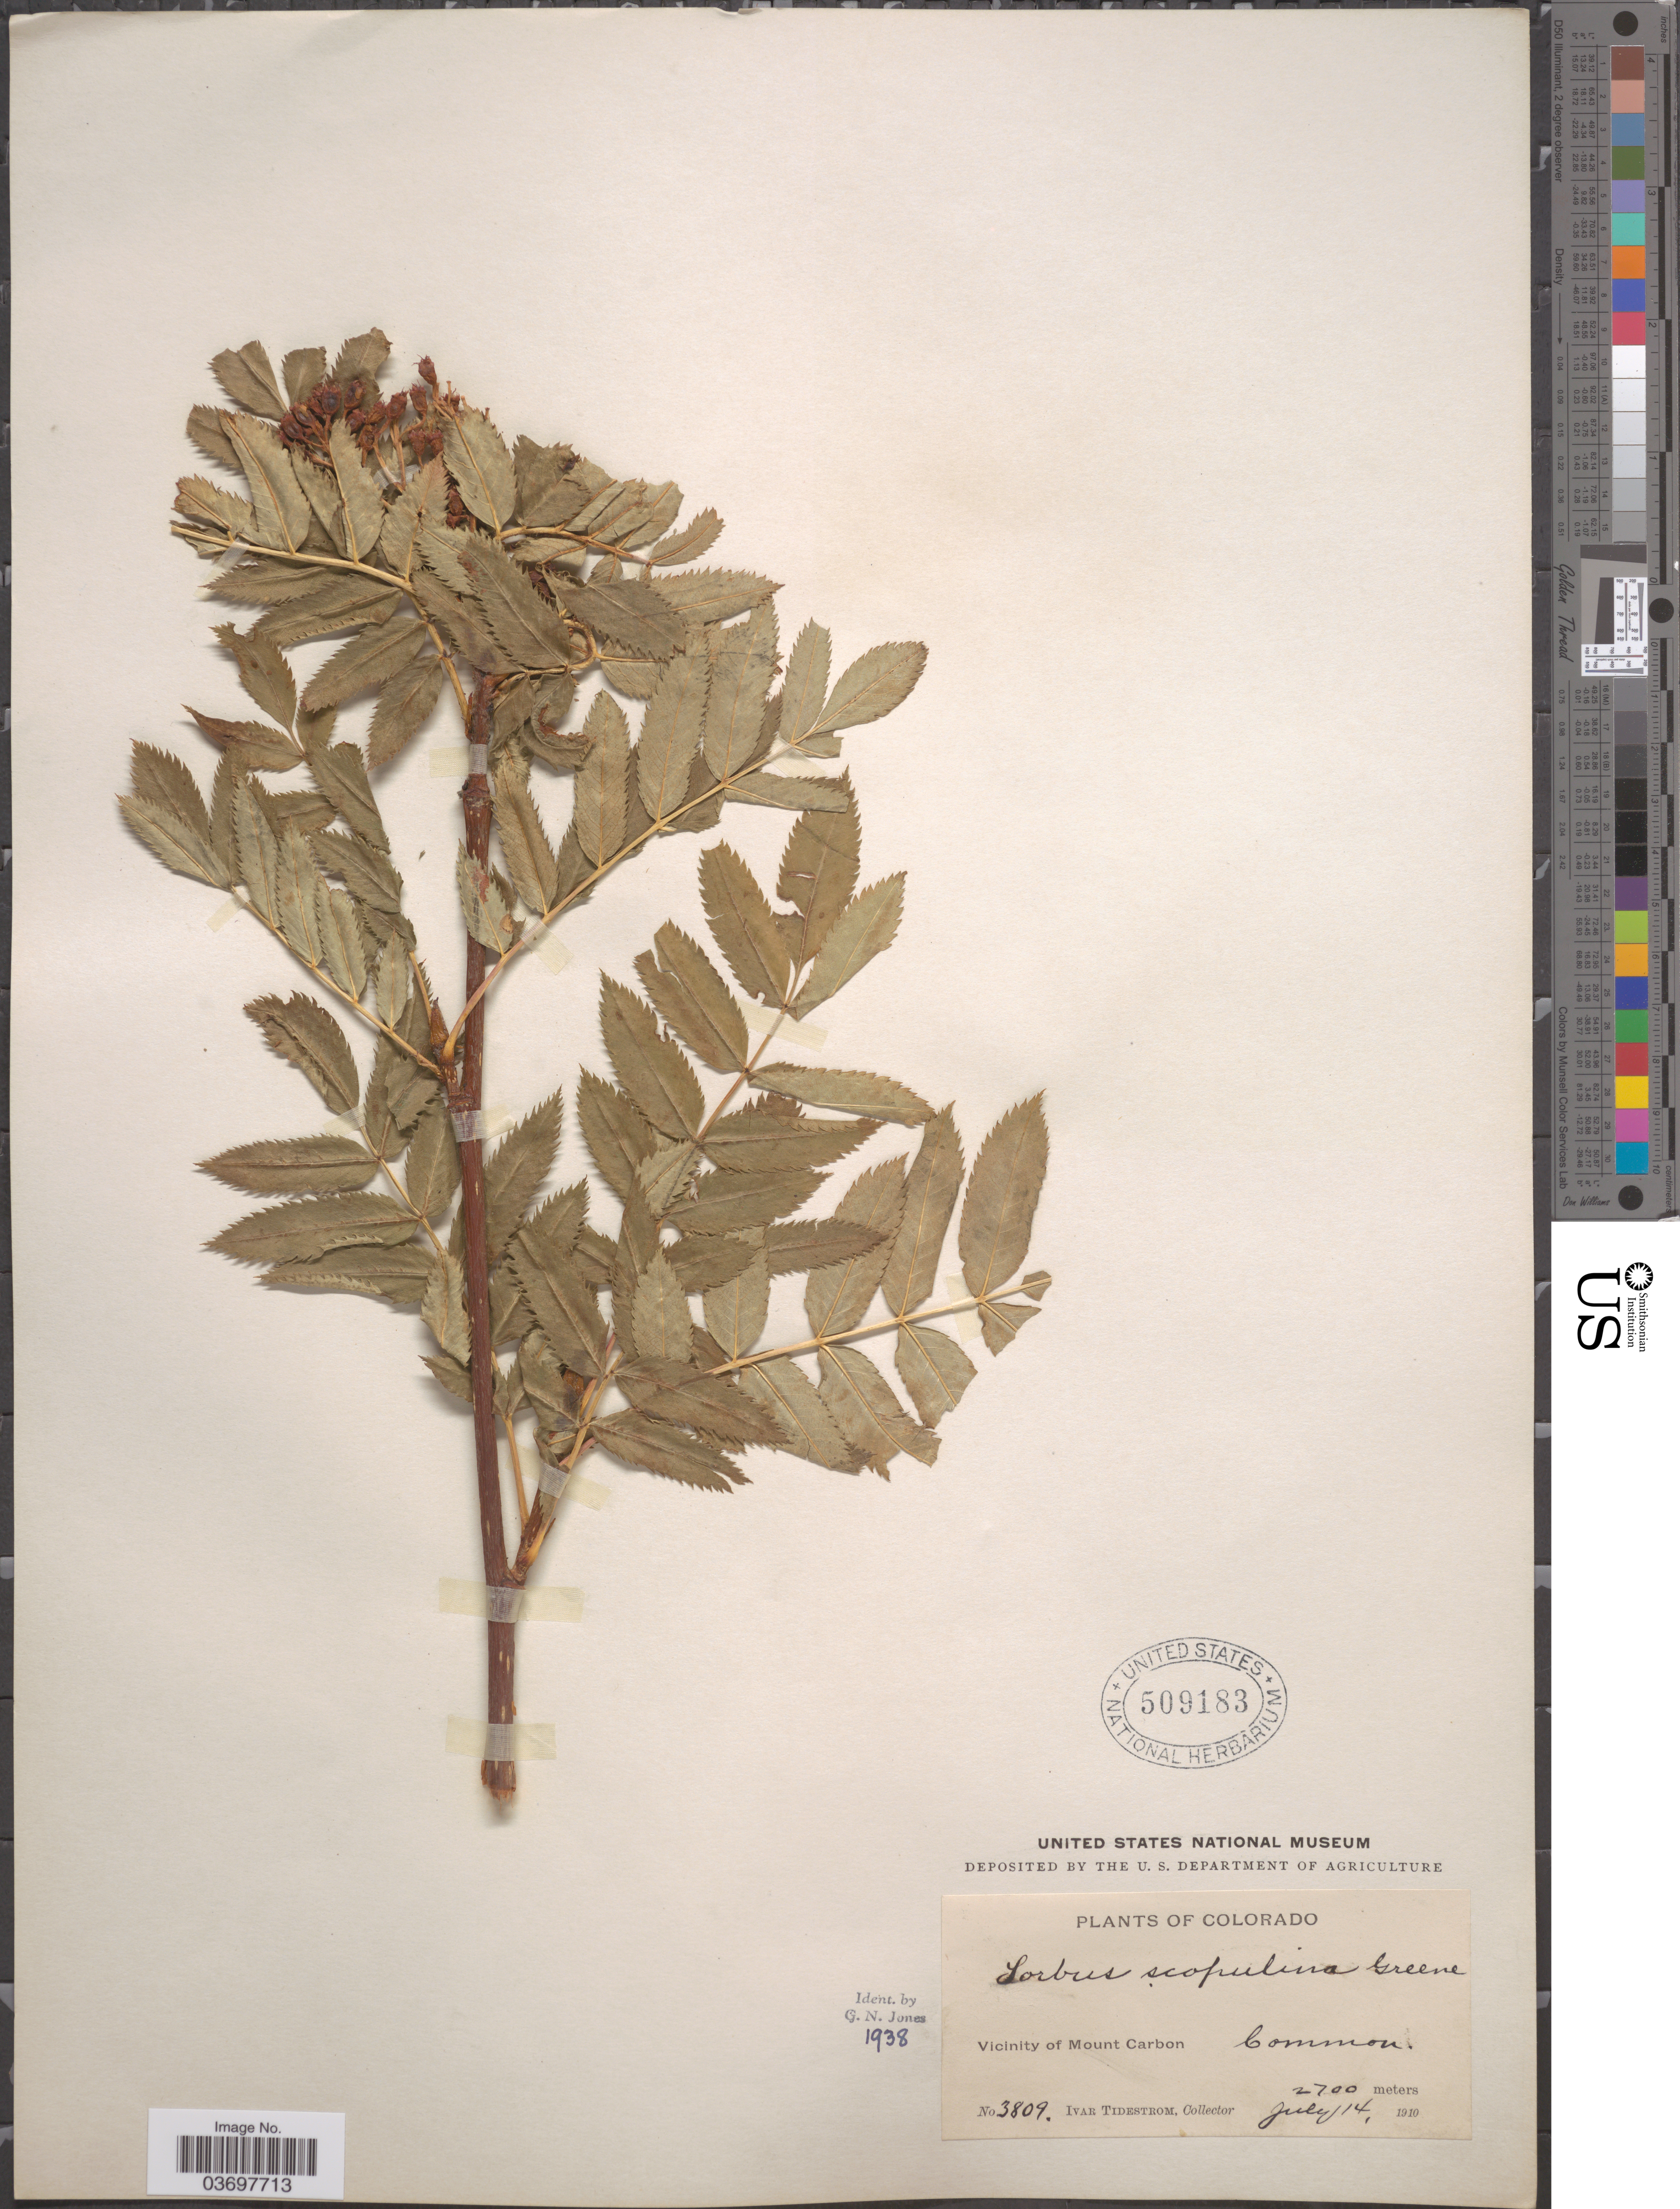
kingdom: Plantae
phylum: Tracheophyta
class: Magnoliopsida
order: Rosales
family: Rosaceae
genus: Sorbus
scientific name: Sorbus scopulina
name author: Greene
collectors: I. F. Tidestrom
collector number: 3809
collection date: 1910-07-14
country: United States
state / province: Colorado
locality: Vicinity of Mount Carbon.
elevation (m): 2700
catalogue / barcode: US 509183